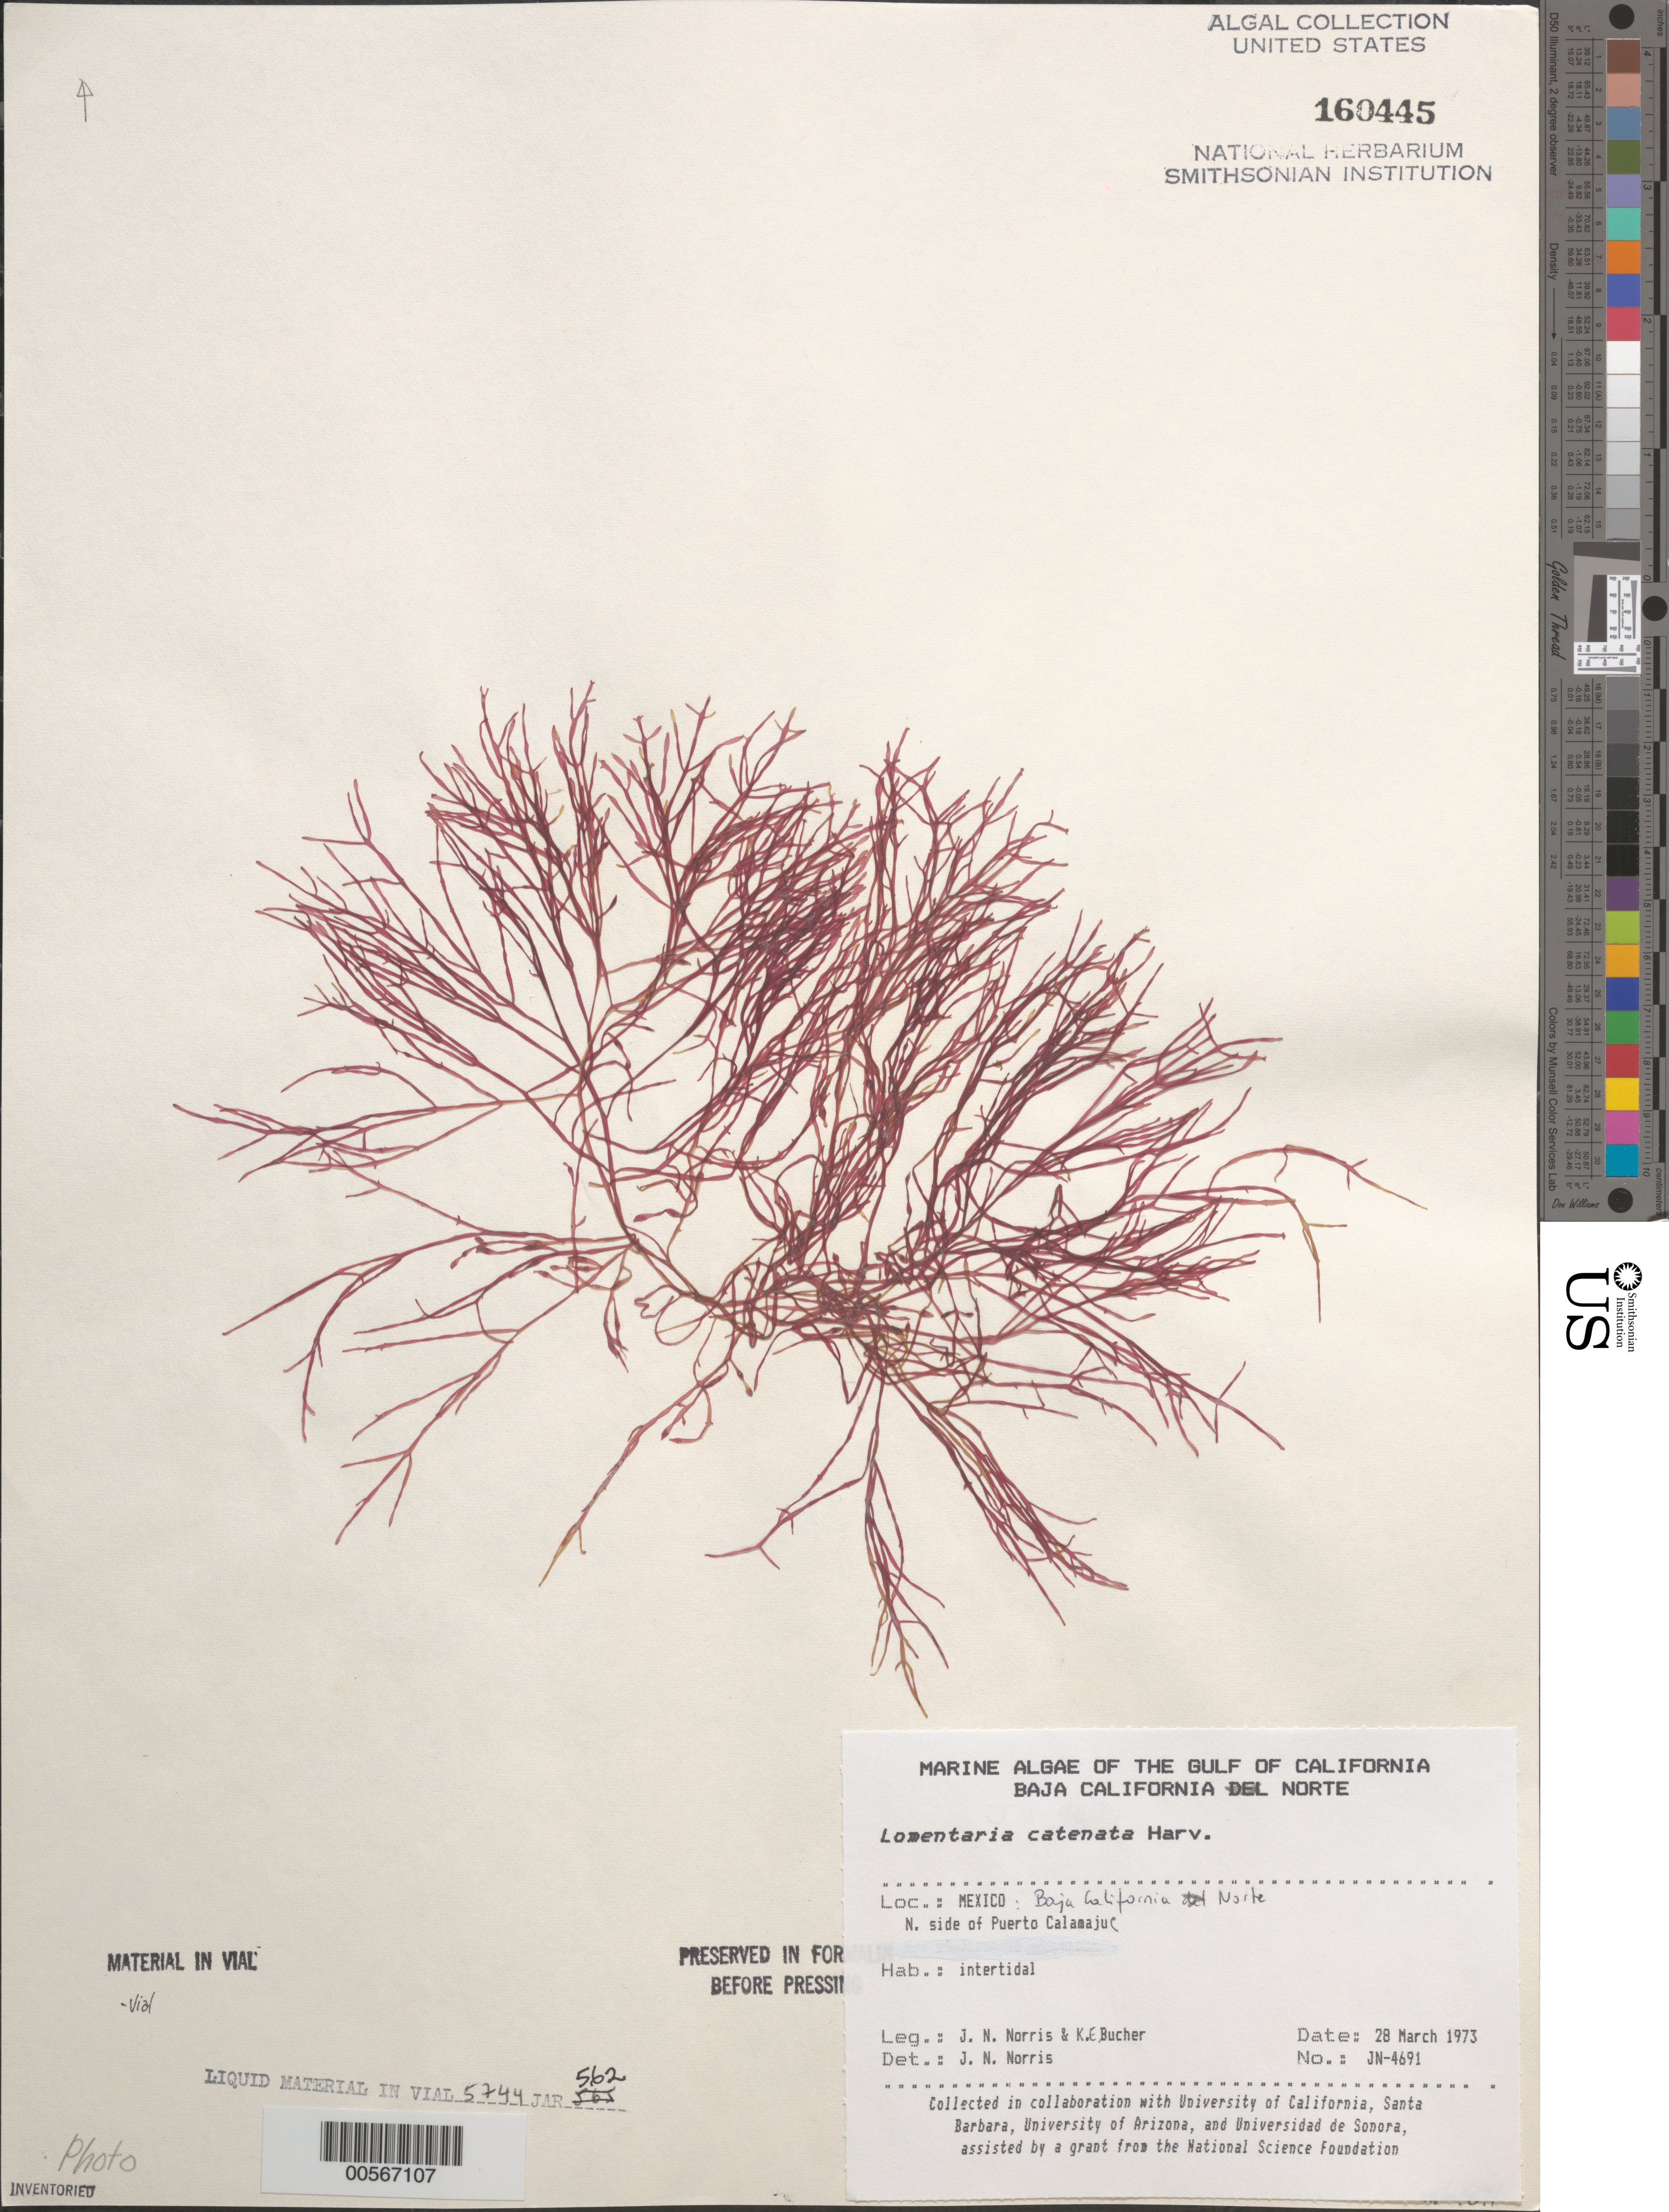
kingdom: Plantae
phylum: Rhodophyta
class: Florideophyceae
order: Rhodymeniales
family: Lomentariaceae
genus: Fushitsunagia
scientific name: Fushitsunagia catenata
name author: (Harv.) Filloramo & G.W. Saunders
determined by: Algae name updating Project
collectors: J. N. Norris & K. E. Bucher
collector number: JN-4691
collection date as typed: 28 Mar 1973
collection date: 1973-03-28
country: Mexico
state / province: Baja California Norte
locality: Puerto Calamajue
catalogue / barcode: US 160445